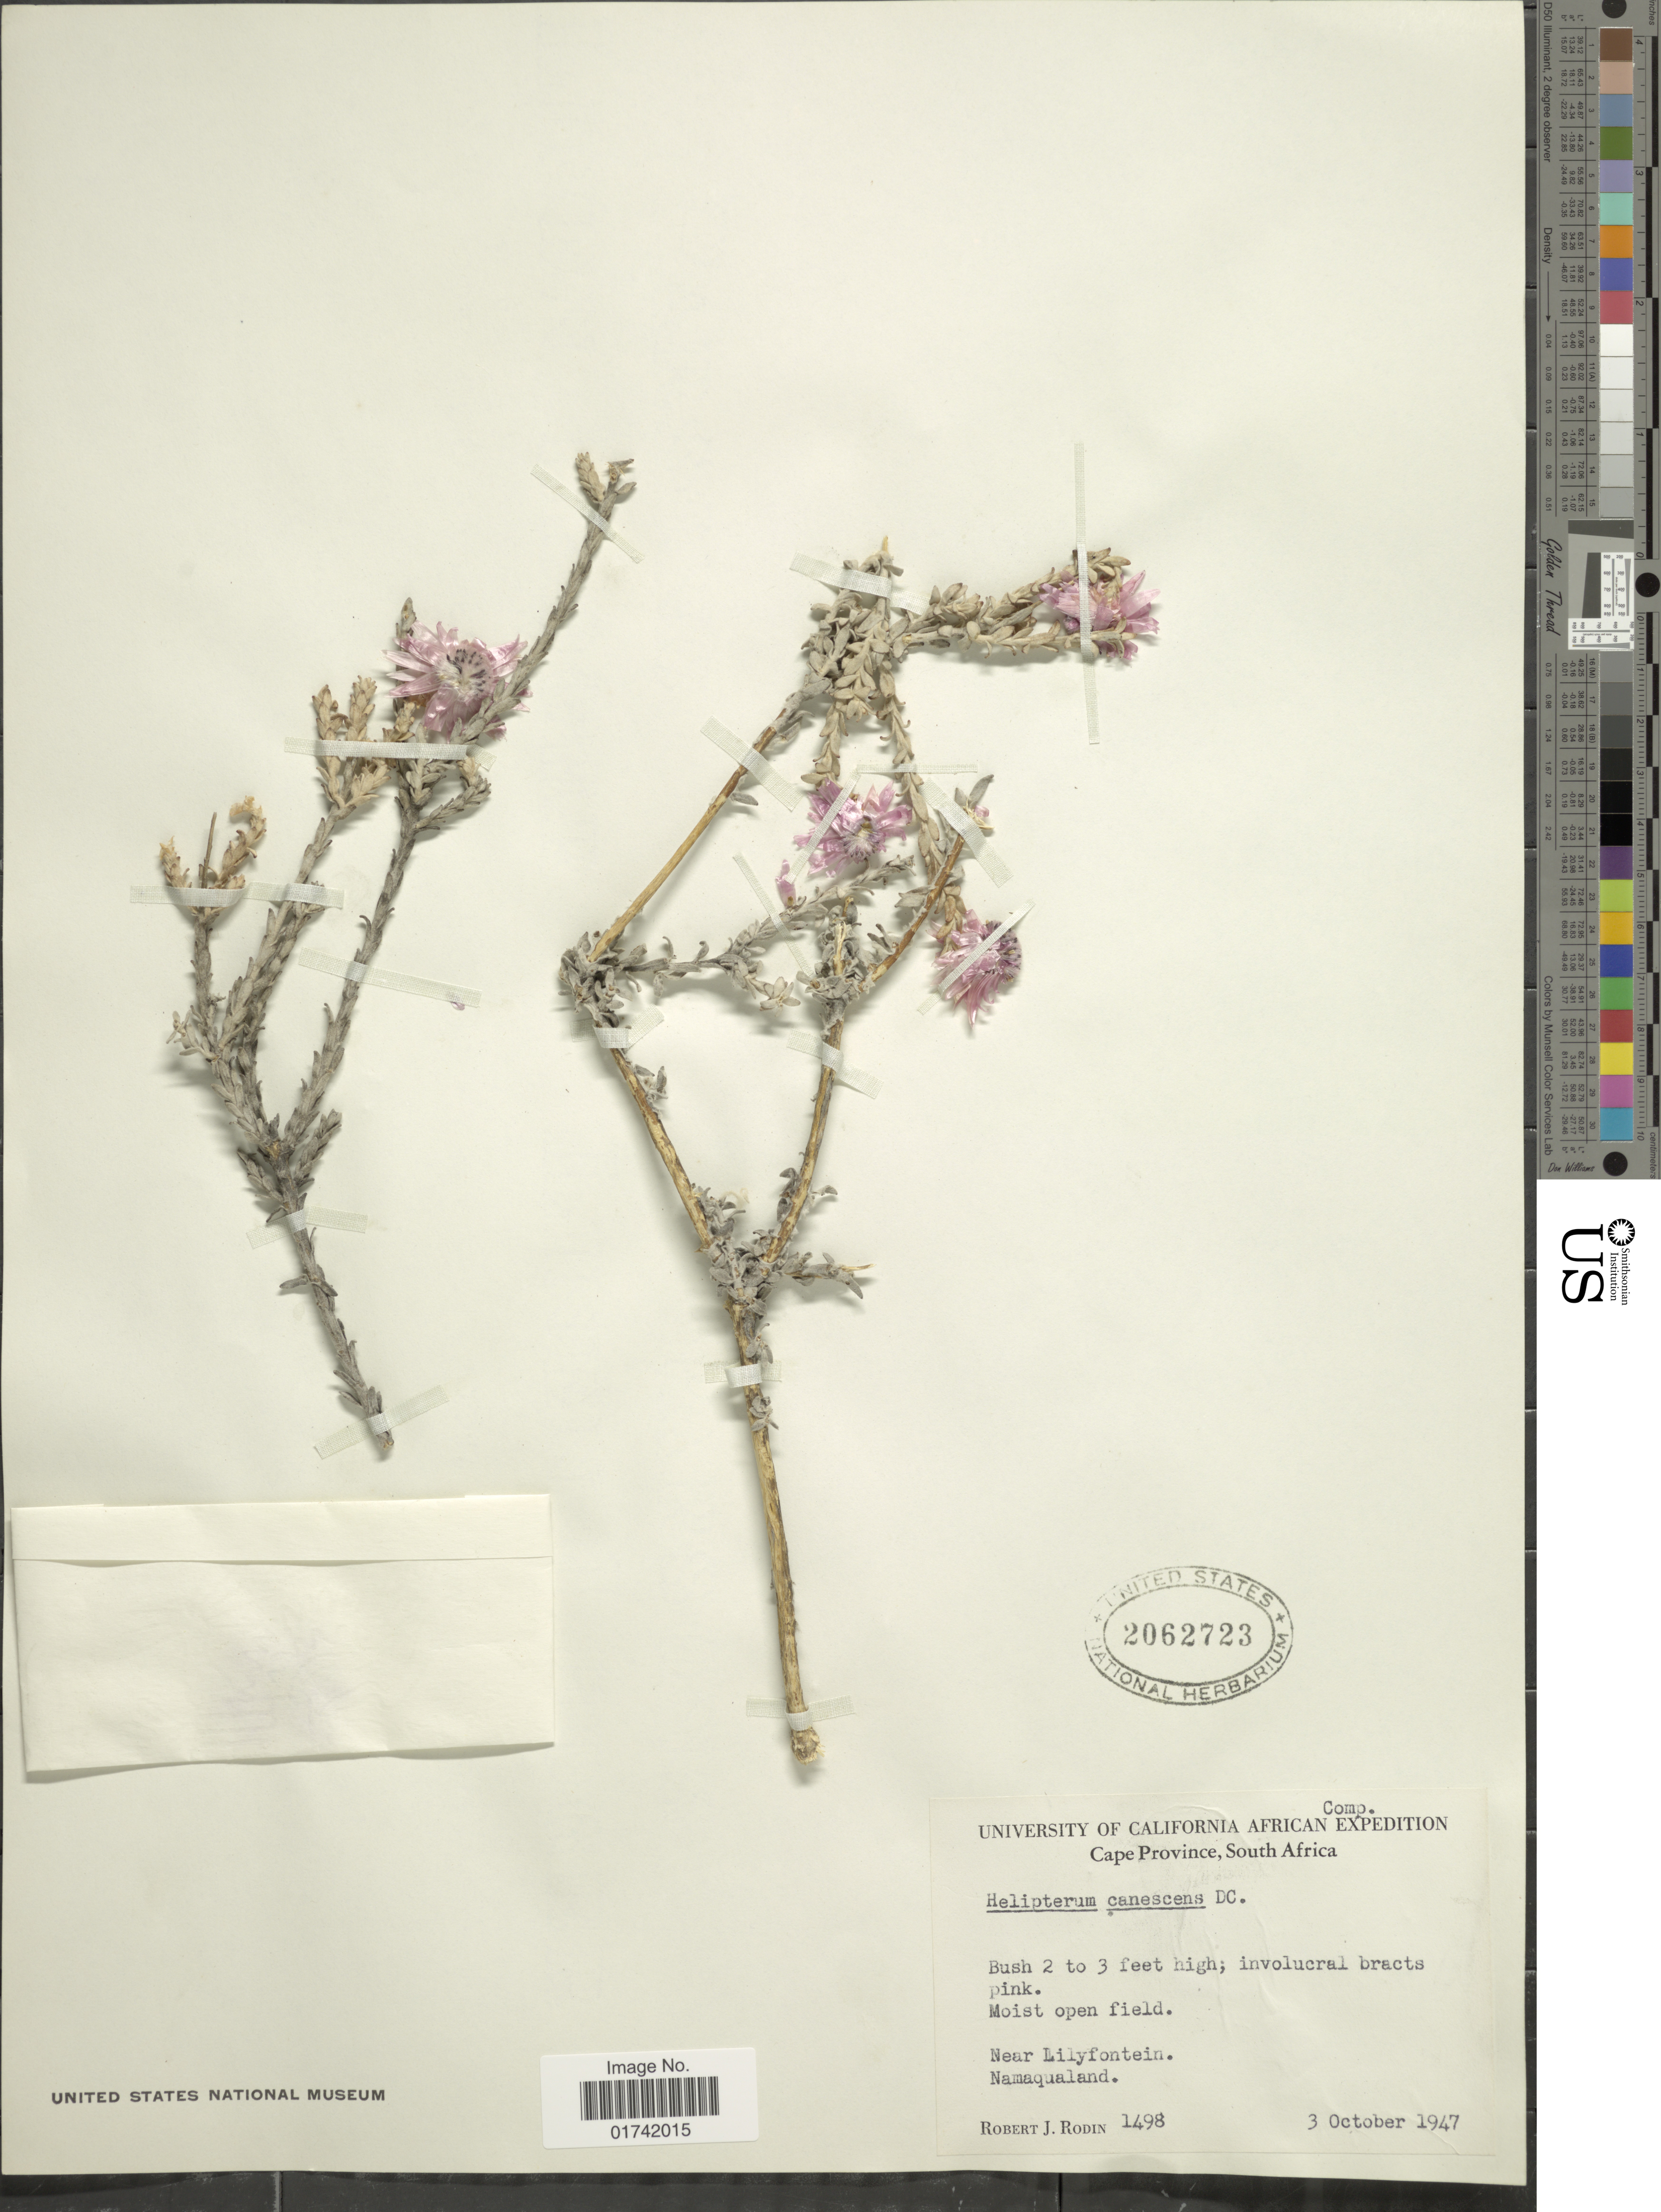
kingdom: Plantae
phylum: Tracheophyta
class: Magnoliopsida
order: Asterales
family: Asteraceae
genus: Helipterum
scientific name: Helipterum canescens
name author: DC.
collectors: R. J. Rodin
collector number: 1498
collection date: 1947-10-03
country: South Africa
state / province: Northern Cape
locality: Near Lilyfontein. Namaqualand.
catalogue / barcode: US 2062723